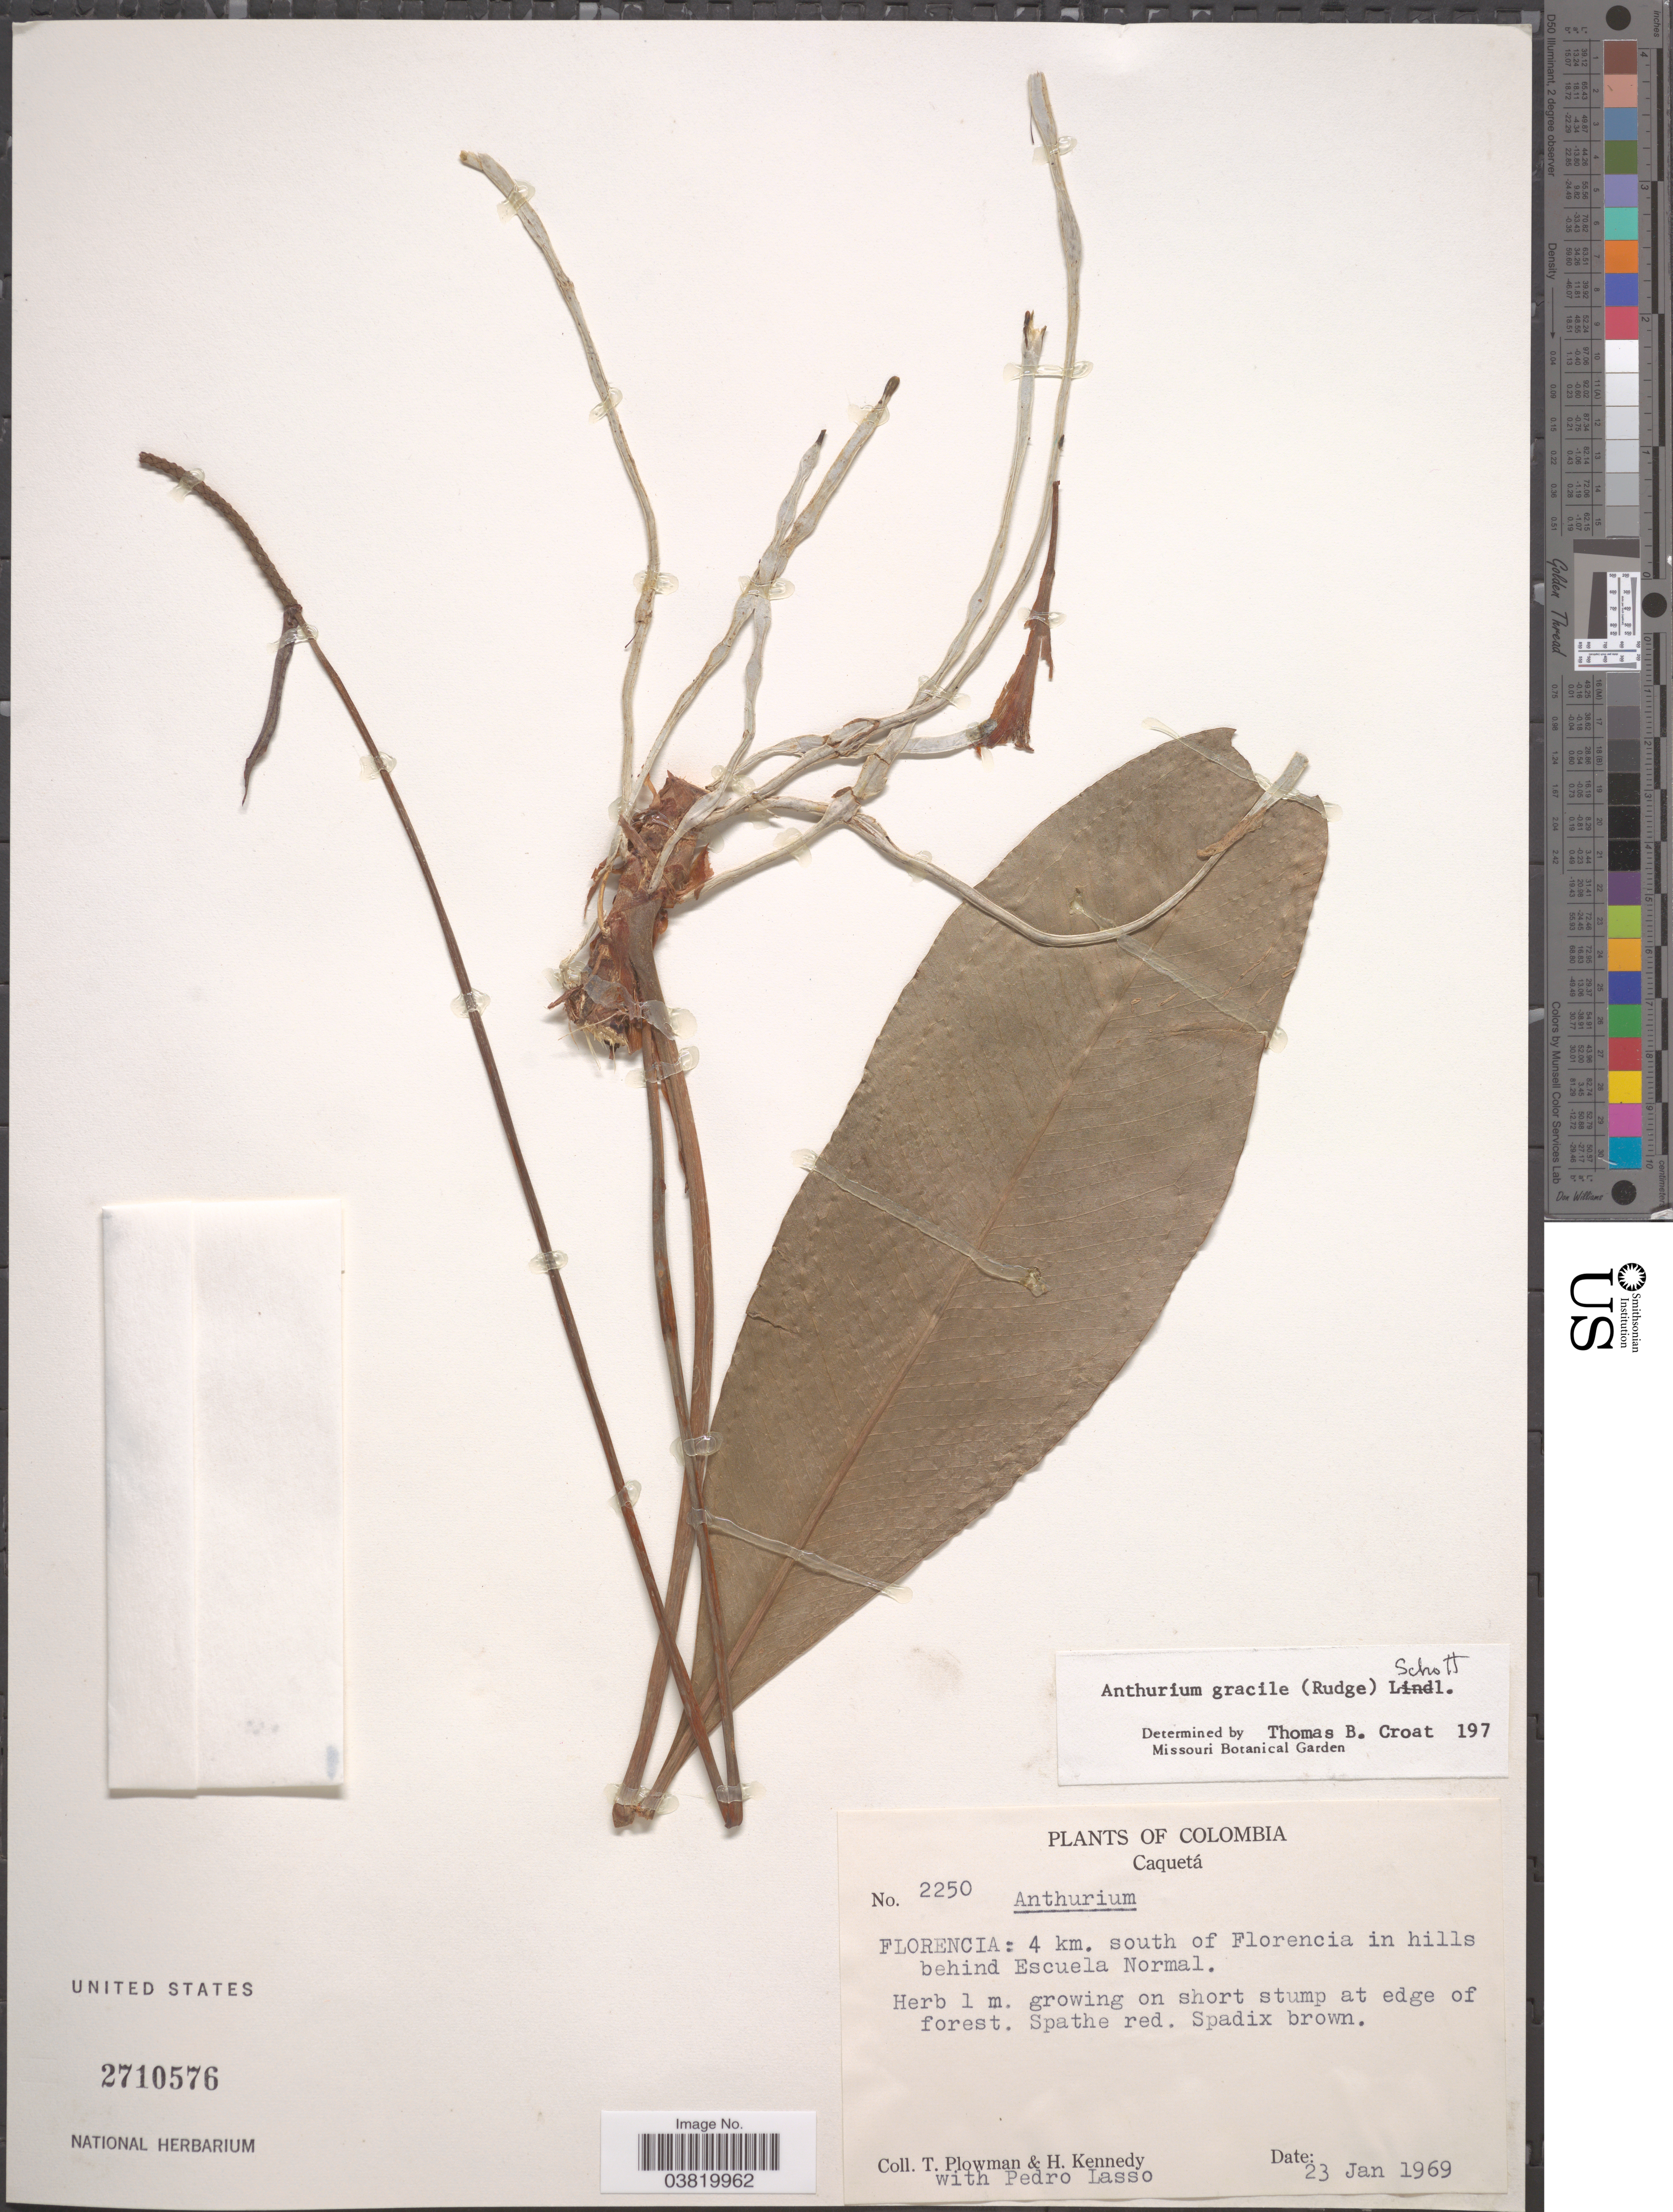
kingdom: Plantae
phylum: Tracheophyta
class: Liliopsida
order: Alismatales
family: Araceae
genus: Anthurium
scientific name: Anthurium gracile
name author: (Rudge) Schott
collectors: T. Plowman, H. Kennedy & P. Lasso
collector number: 2250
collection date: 1969-01-23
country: Colombia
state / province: Caquetá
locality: Florencia: 4 km. south of Florencia in hills behind Escuela Normal.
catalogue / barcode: US 2710576